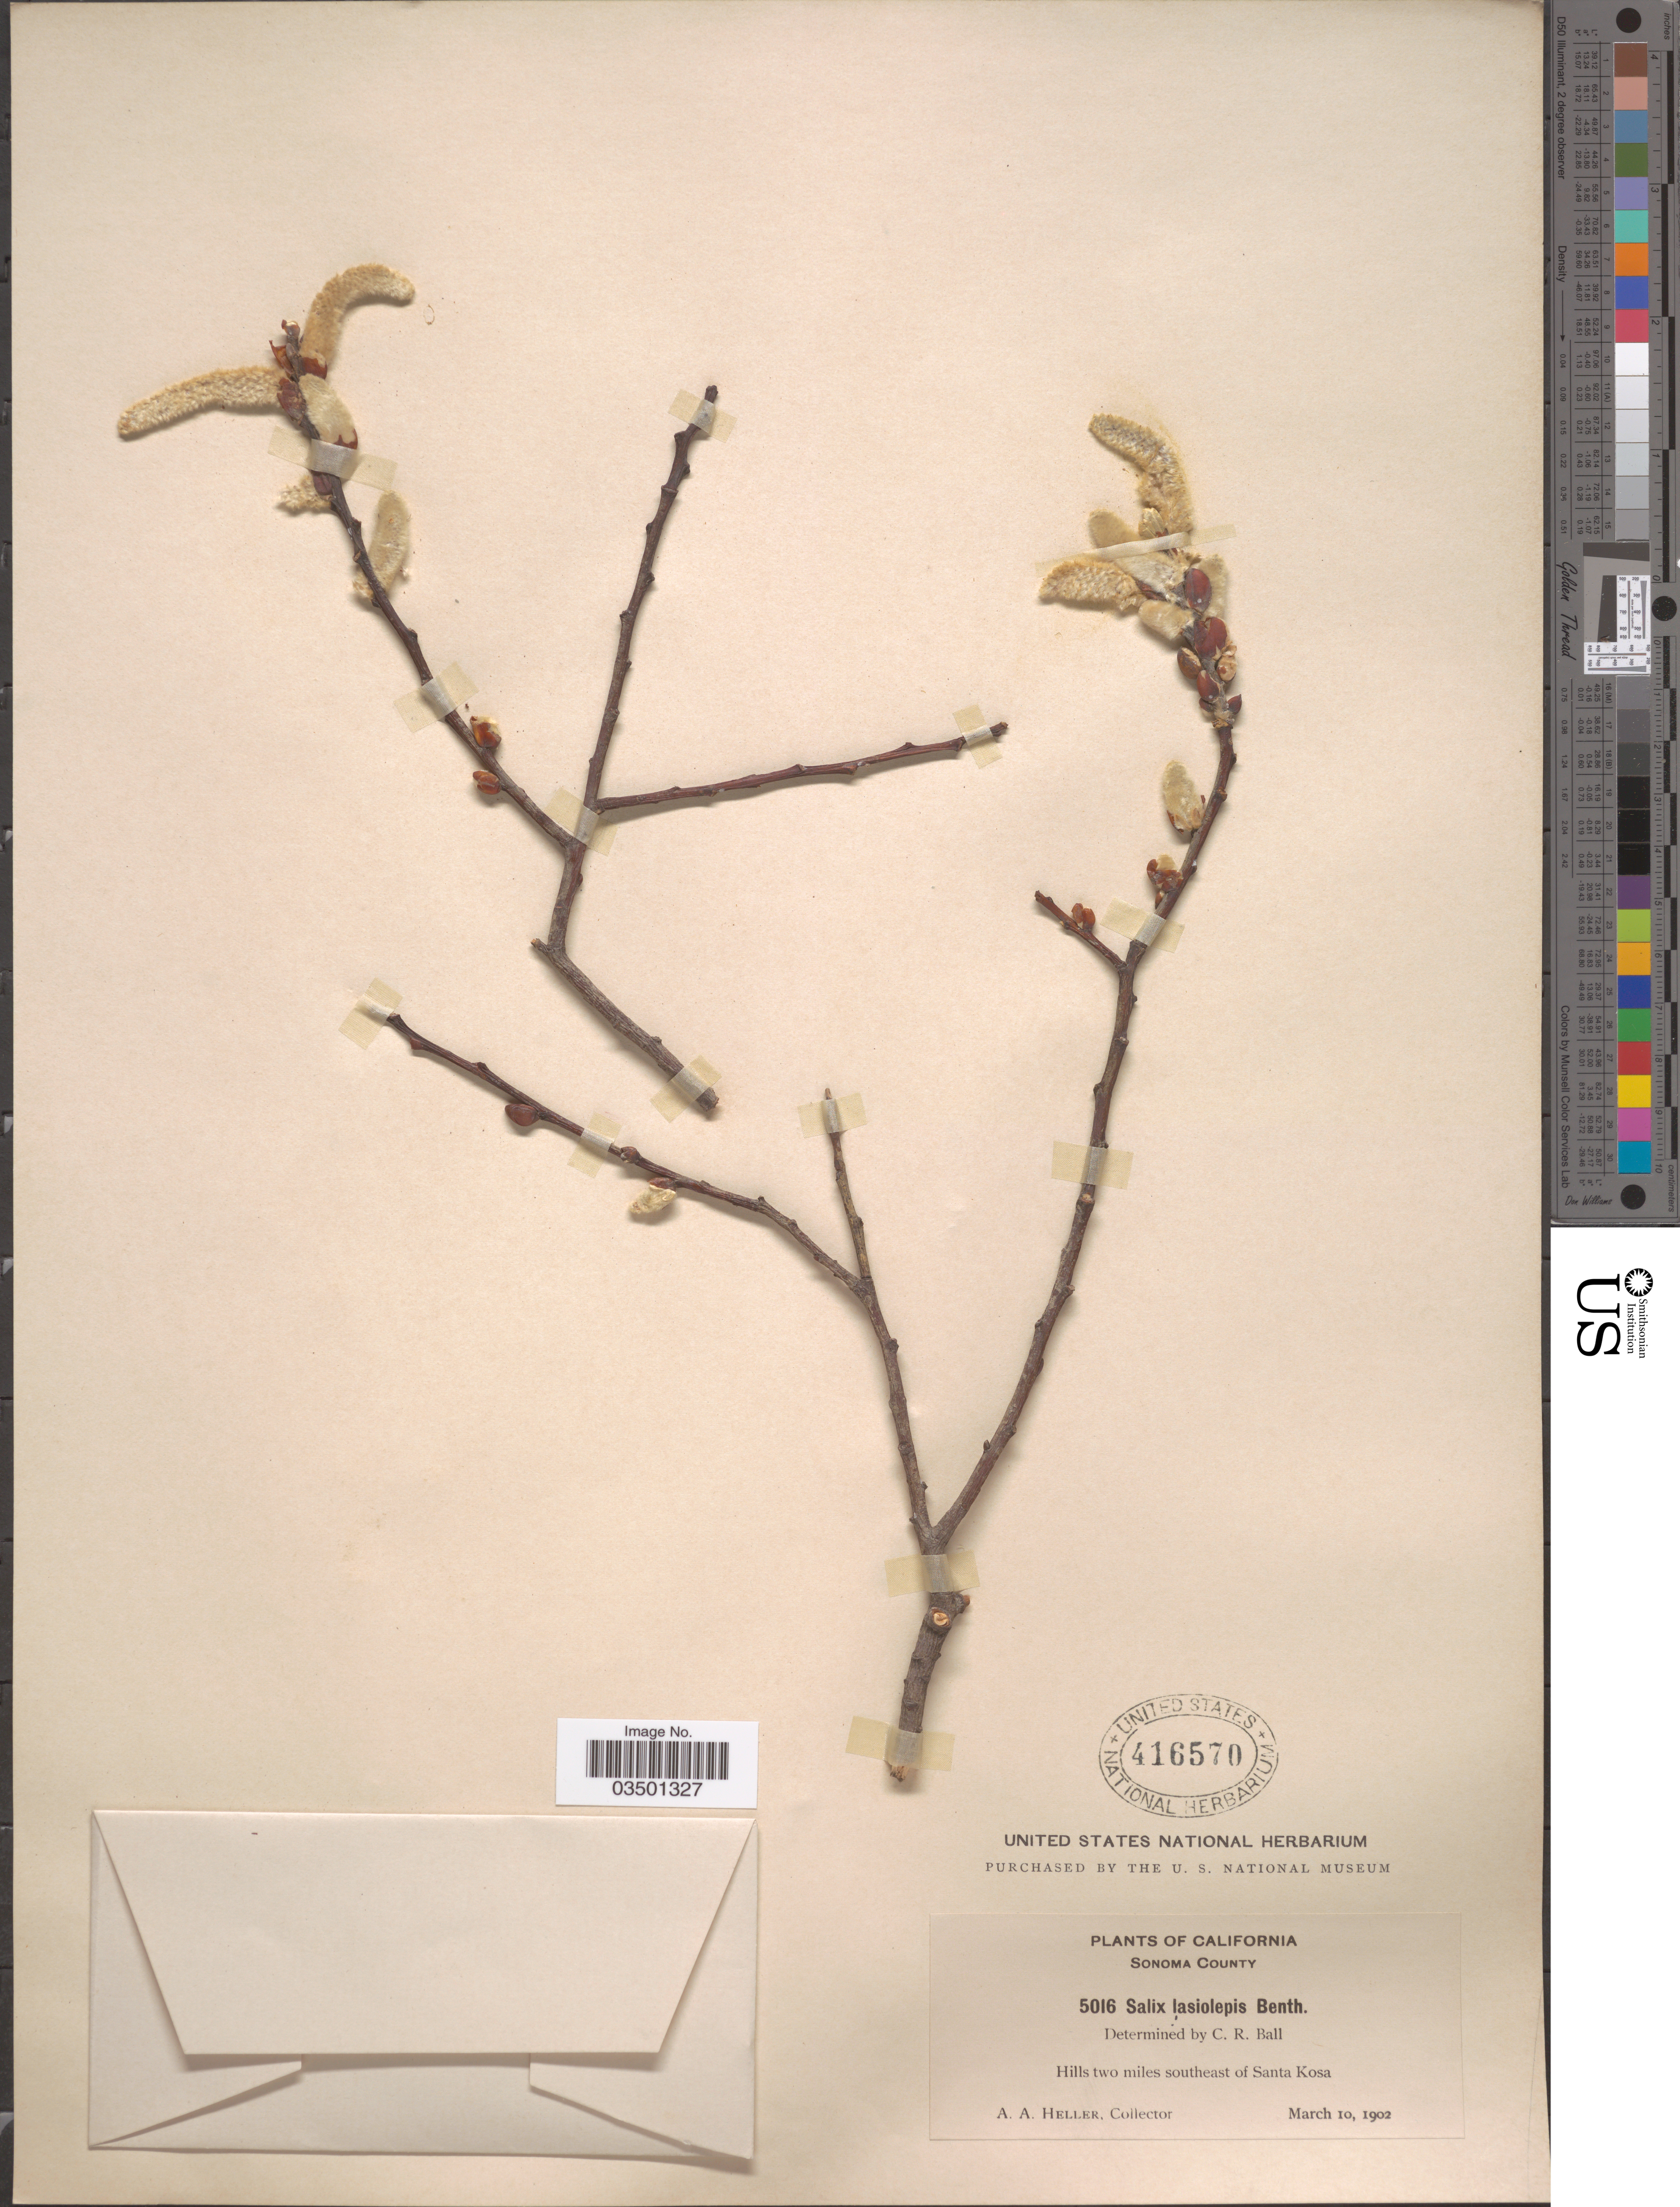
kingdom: Plantae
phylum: Tracheophyta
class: Magnoliopsida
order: Malpighiales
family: Salicaceae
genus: Salix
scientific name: Salix lasiolepis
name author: Benth.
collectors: A. A. Heller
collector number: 5016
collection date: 1902-03-10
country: United States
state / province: California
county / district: Sonoma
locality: Sonoma County. Hills two miles southeast of Santa Kosa.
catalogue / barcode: US 416570